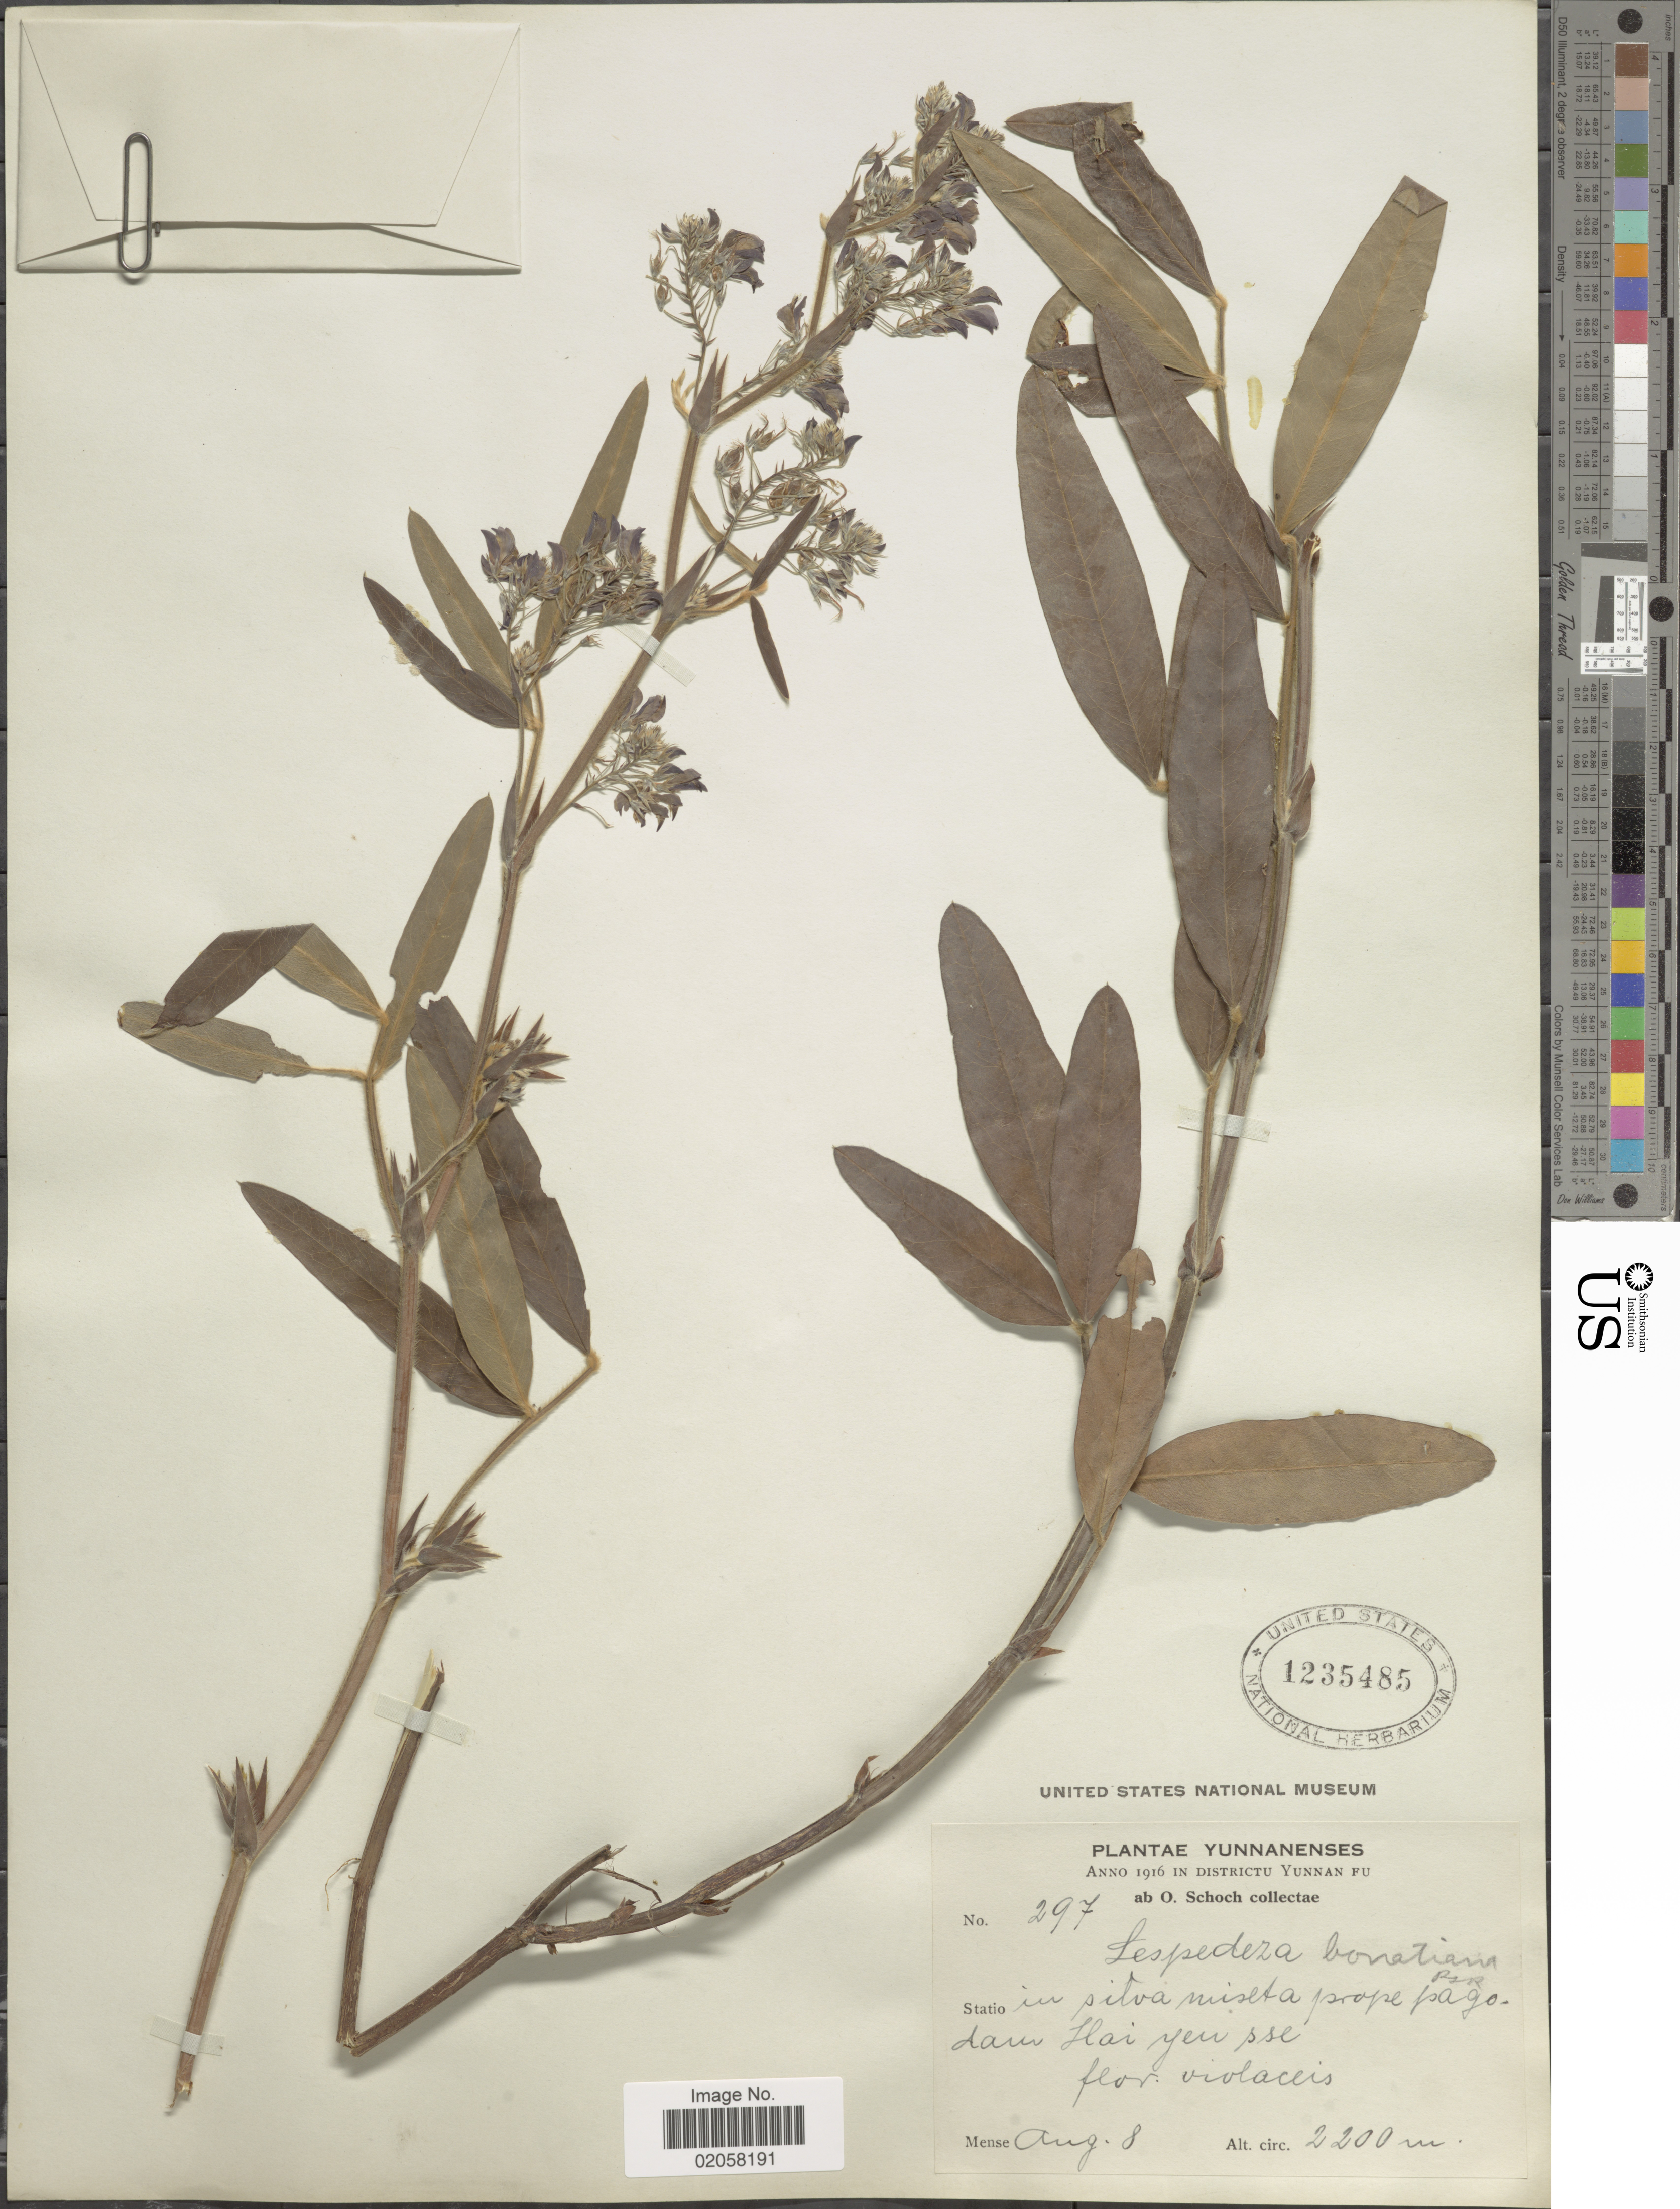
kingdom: Plantae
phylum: Tracheophyta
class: Magnoliopsida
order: Fabales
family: Fabaceae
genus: Campylotropis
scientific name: Campylotropis bonatiana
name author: (Pamp.) Schindl.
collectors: O. Schoch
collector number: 297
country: China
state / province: Yunnan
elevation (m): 2200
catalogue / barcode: US 1235485